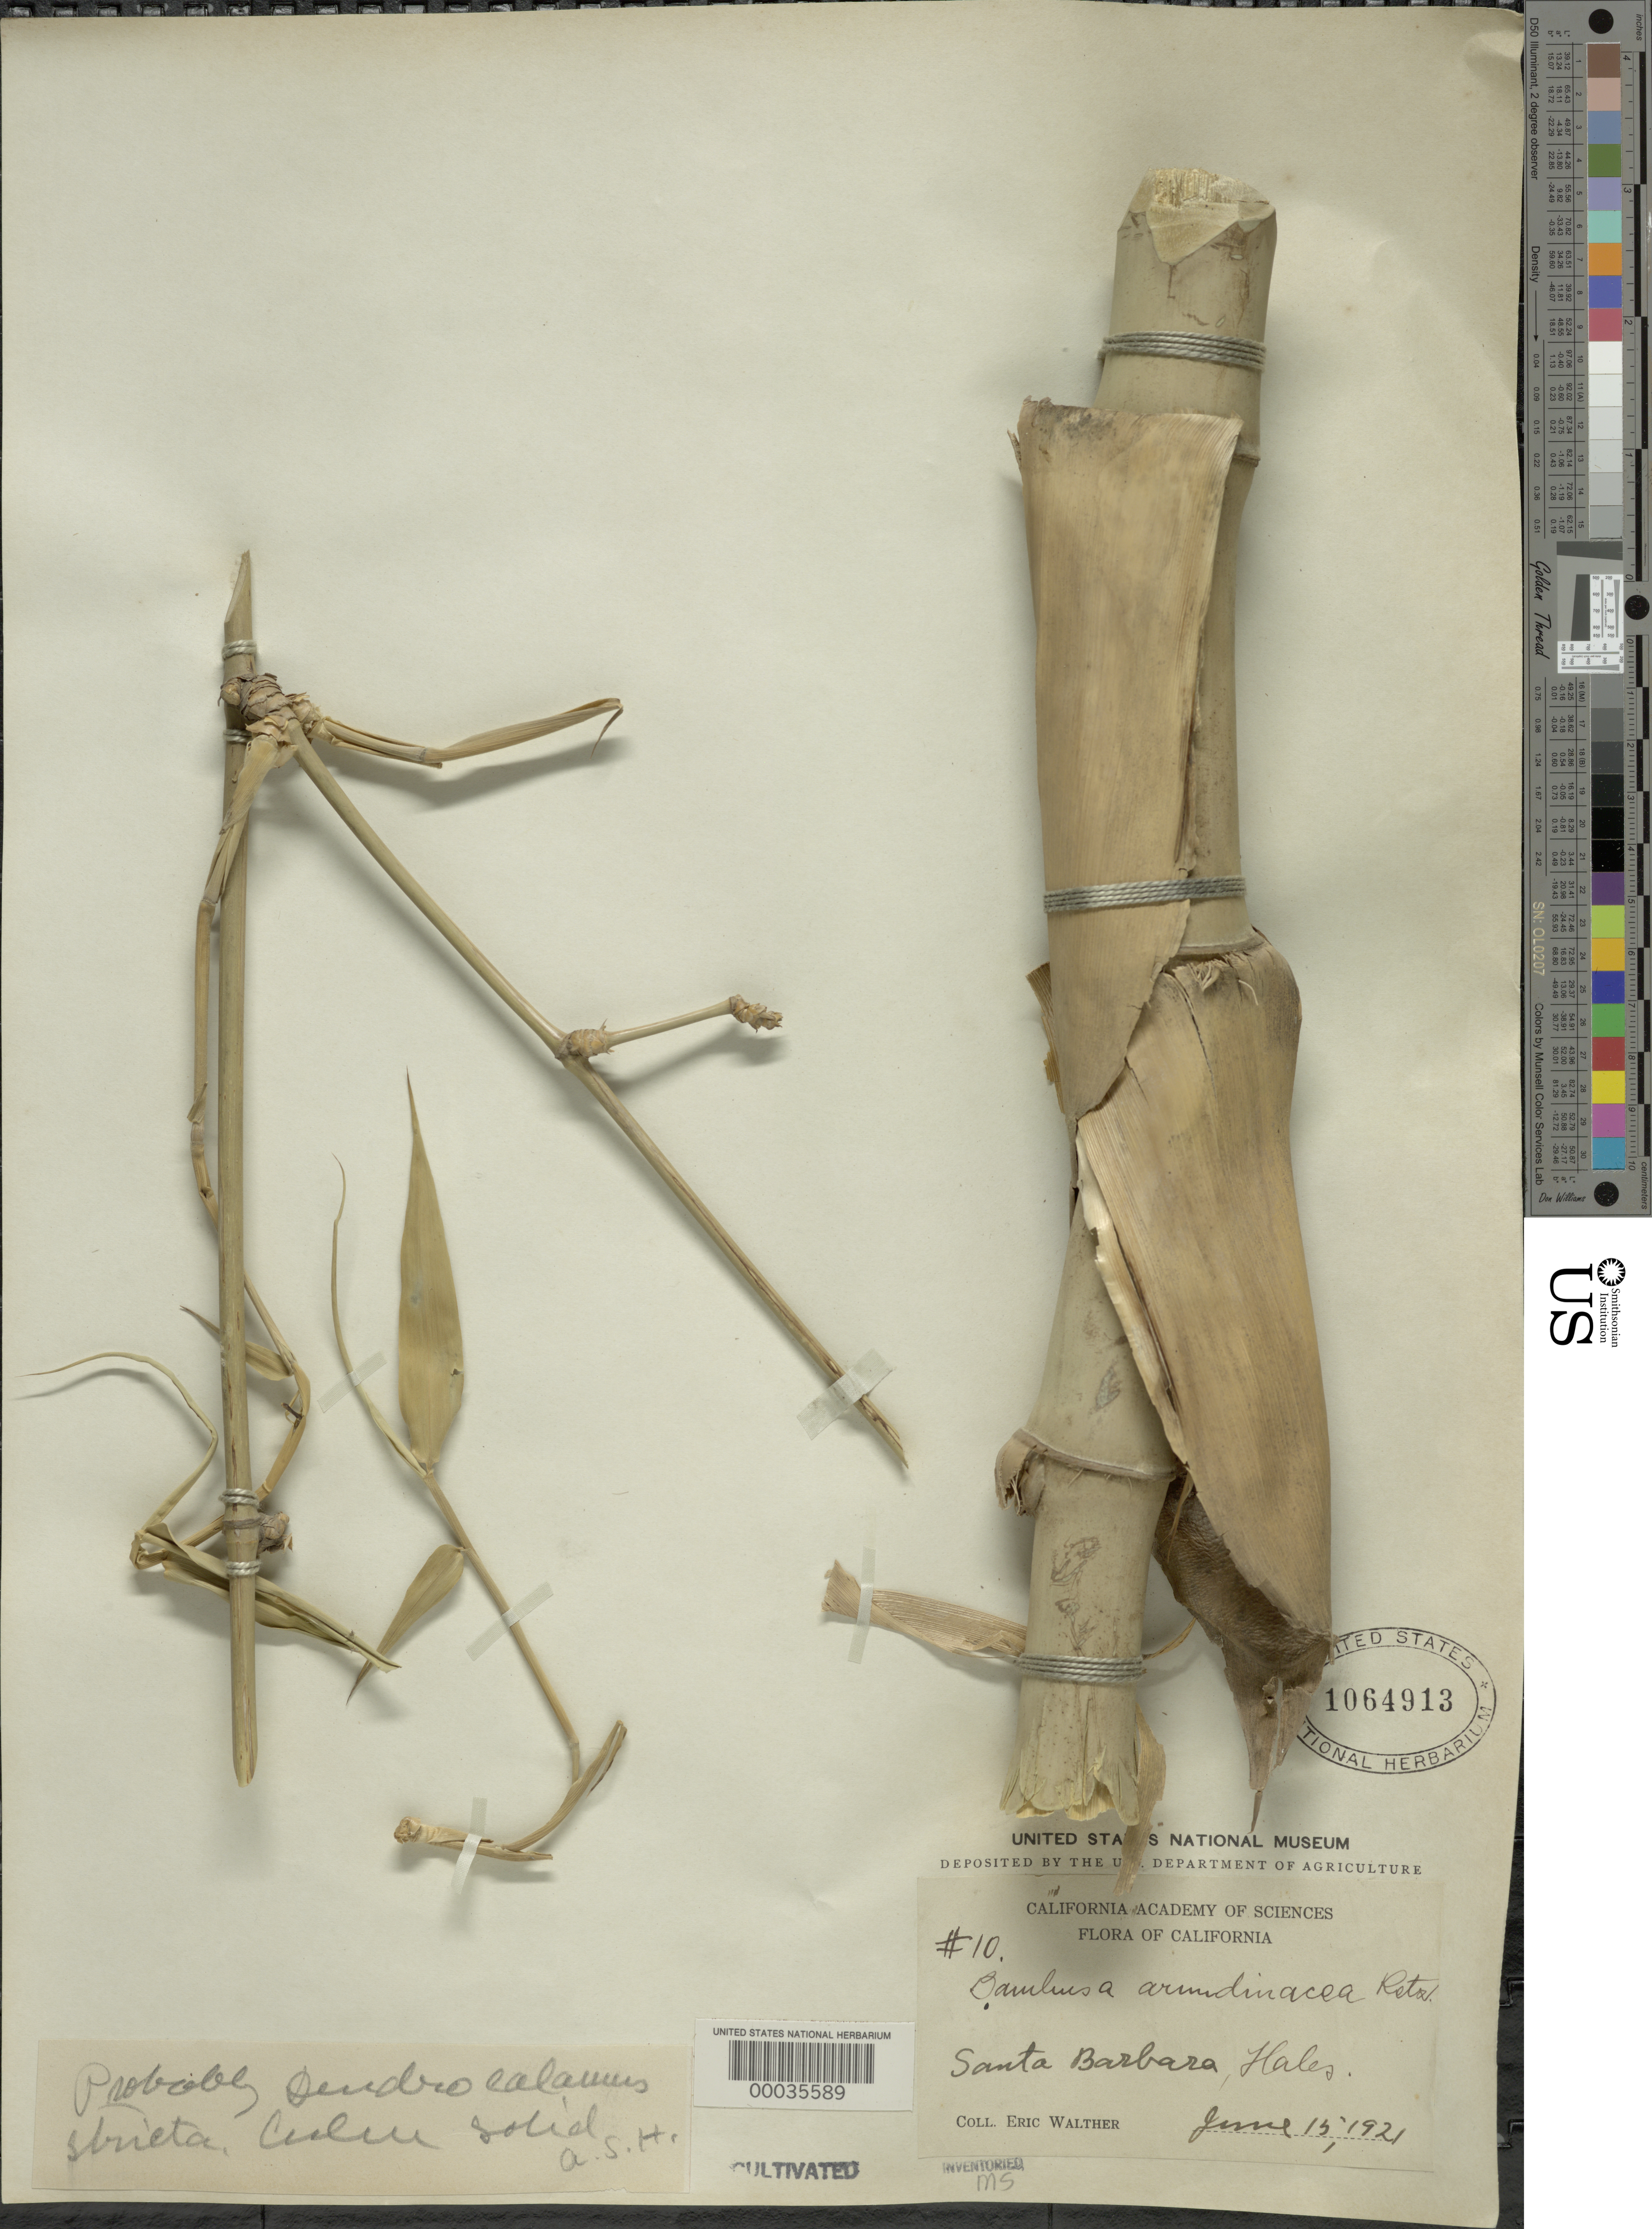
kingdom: Plantae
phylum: Tracheophyta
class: Liliopsida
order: Poales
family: Poaceae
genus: Dendrocalamus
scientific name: Dendrocalamus strictus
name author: (Roxb.) Nees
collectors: E. Walther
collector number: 10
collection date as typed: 15 Jun 1921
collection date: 1921-06-15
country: United States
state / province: California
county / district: Santa Barbara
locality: Santa barbara, hales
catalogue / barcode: US 1064913